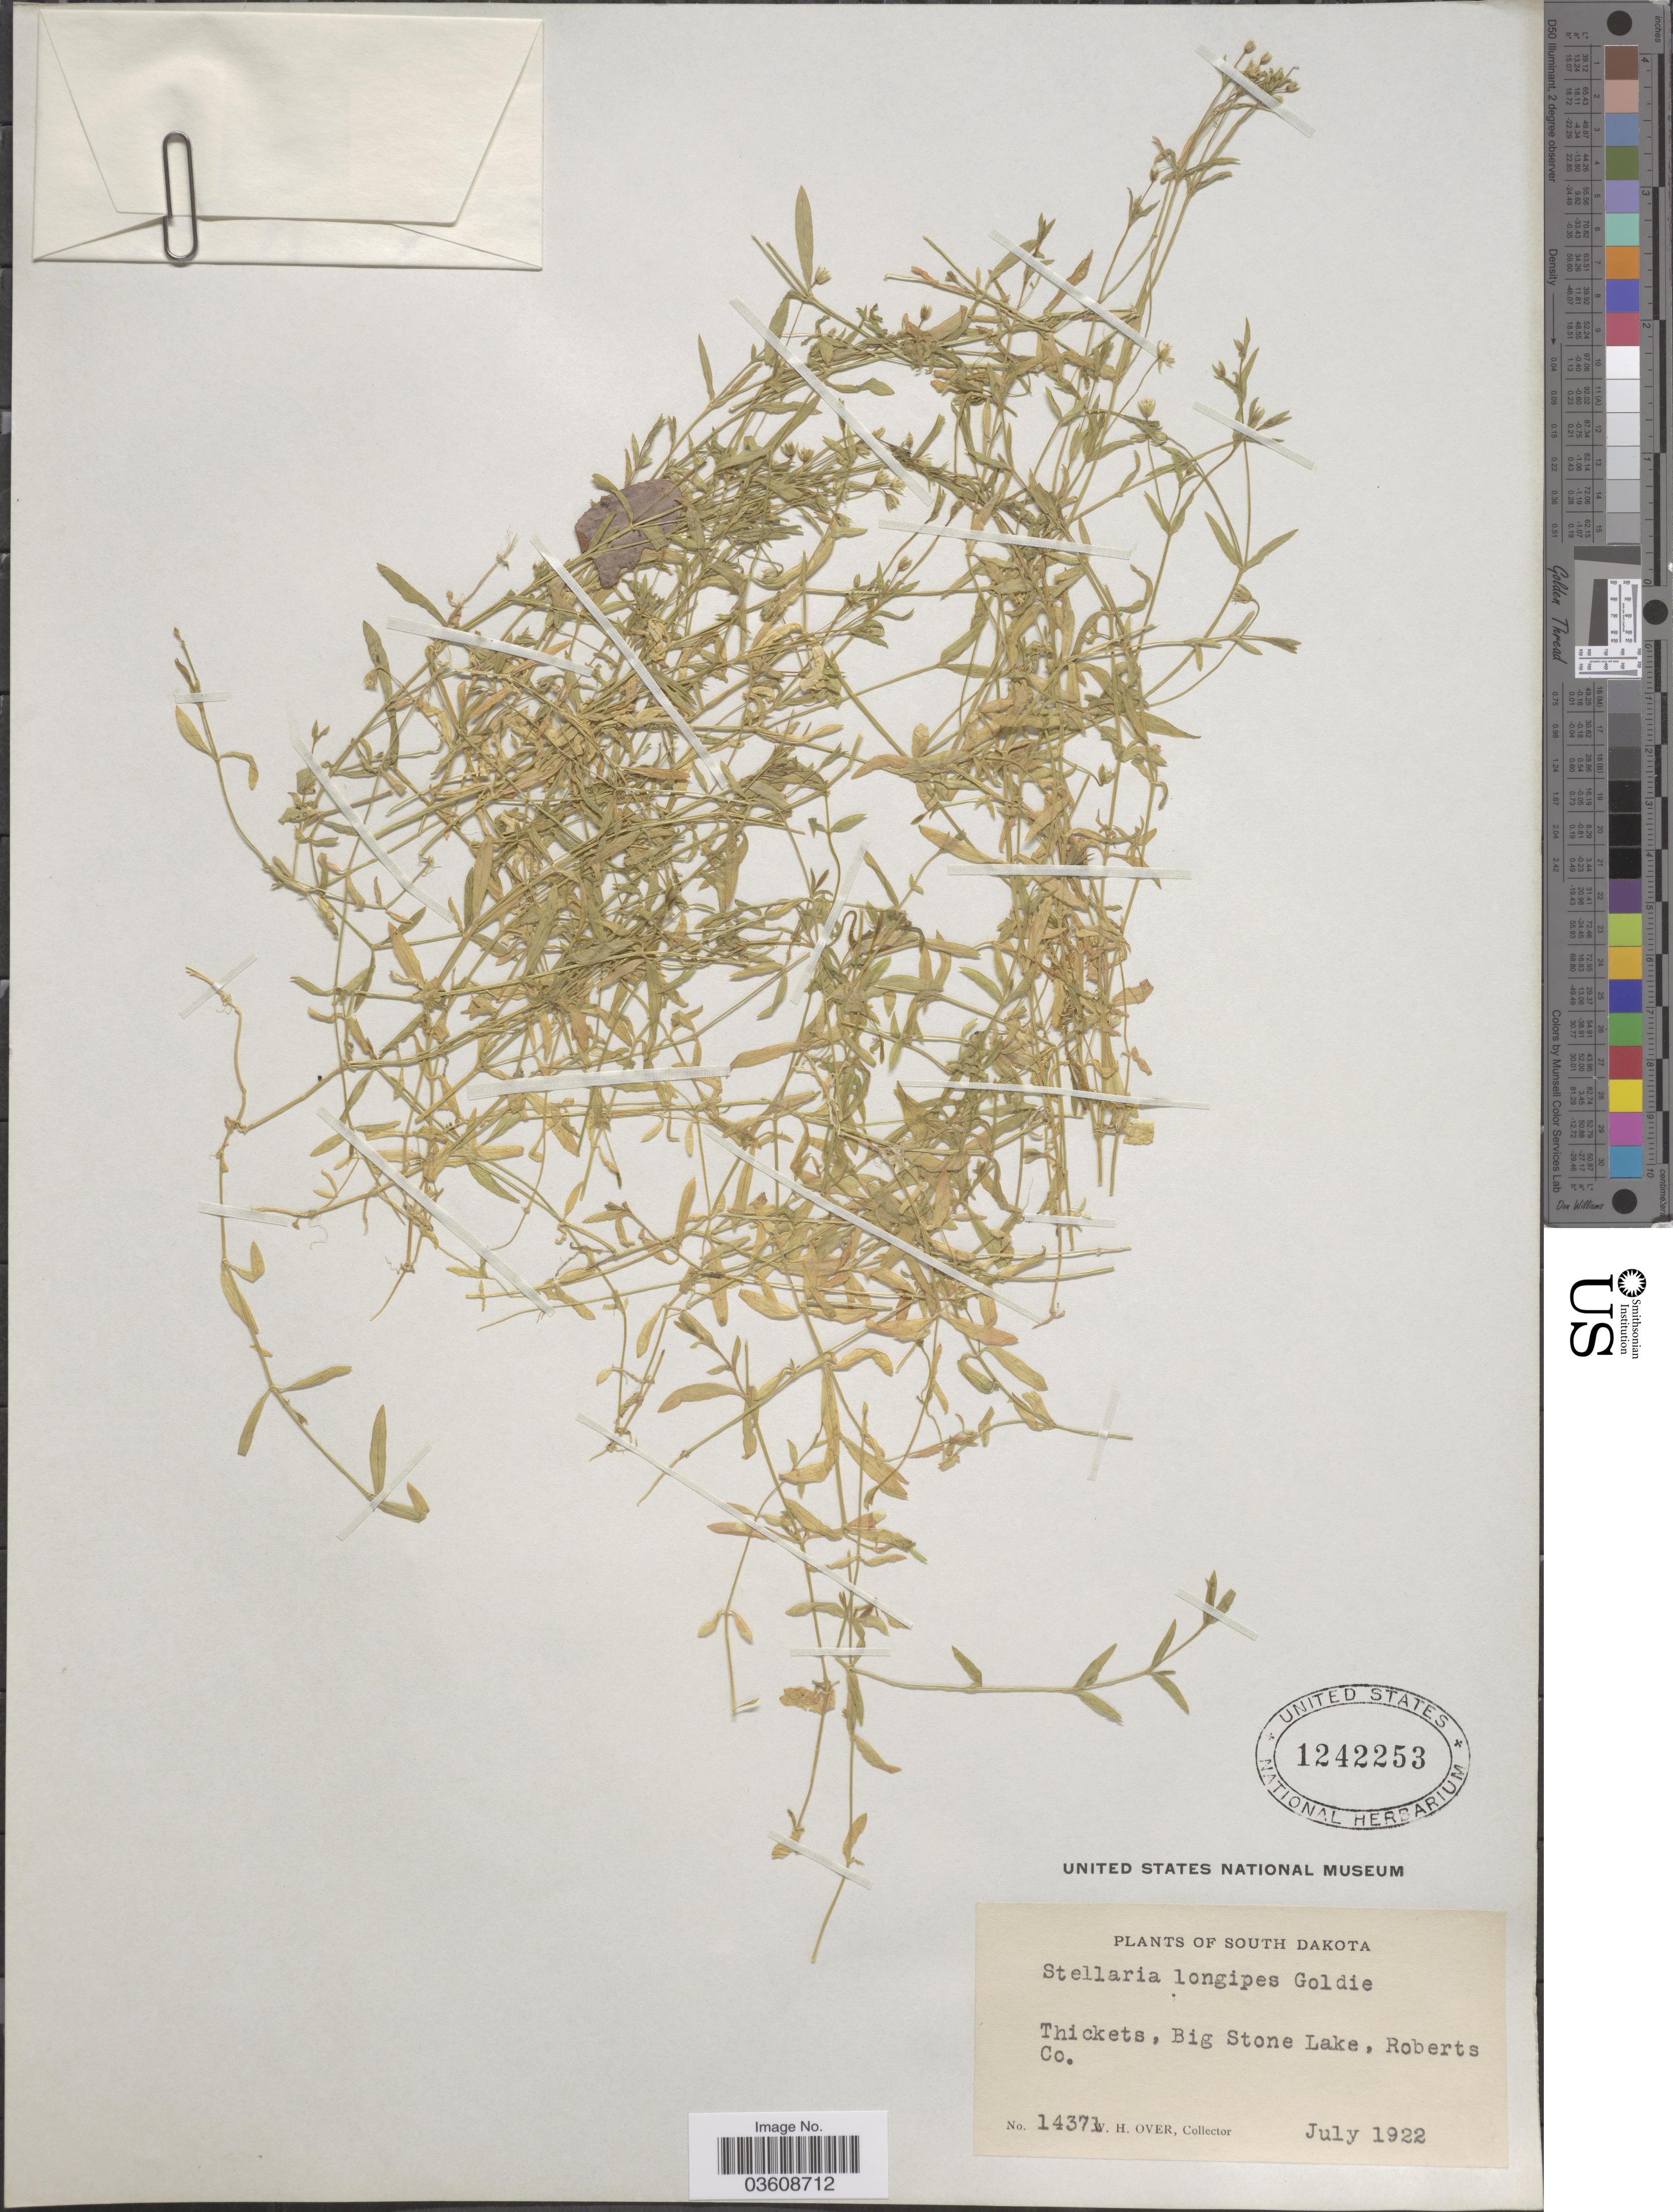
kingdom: Plantae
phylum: Tracheophyta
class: Magnoliopsida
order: Caryophyllales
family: Caryophyllaceae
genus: Stellaria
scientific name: Stellaria longipes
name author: Goldie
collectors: W. Over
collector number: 14371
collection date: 1922-07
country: United States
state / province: South Dakota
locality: Big Stone Lake, Roberts Co.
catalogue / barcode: US 1242253